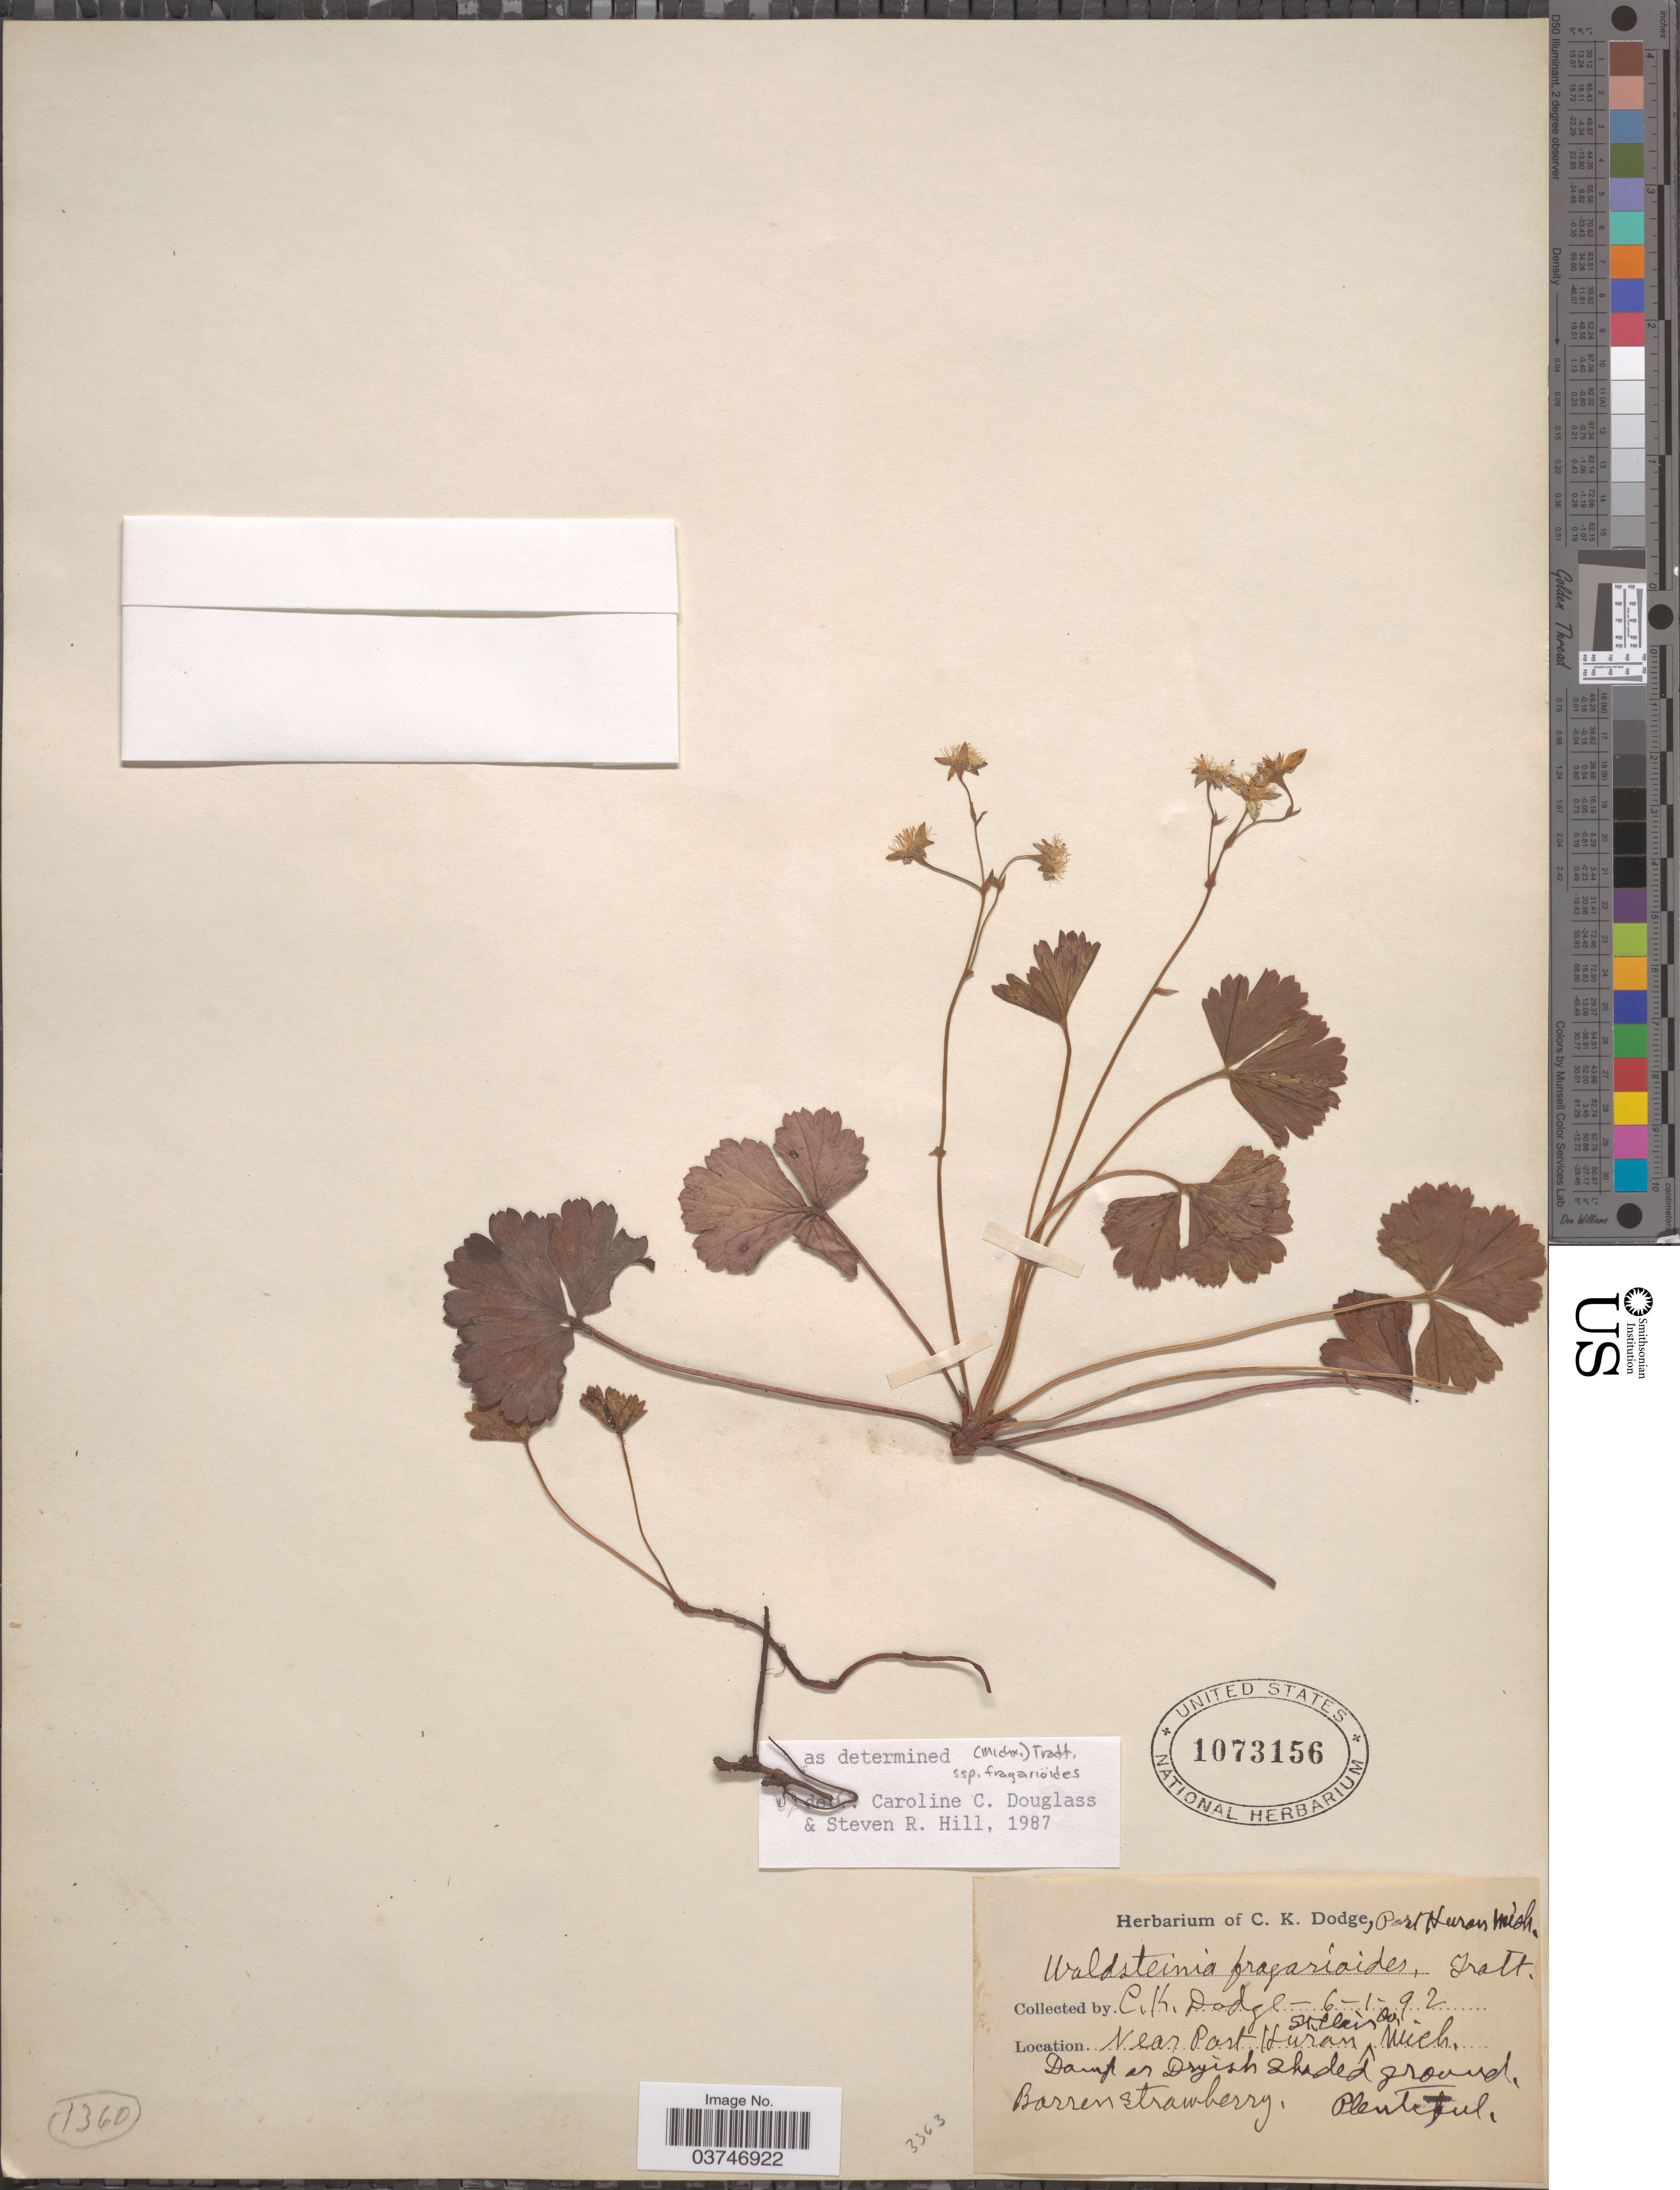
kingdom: Plantae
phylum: Tracheophyta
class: Magnoliopsida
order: Rosales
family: Rosaceae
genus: Waldsteinia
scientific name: Waldsteinia fragarioides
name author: (Michx.) Tratt.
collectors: C. Dodge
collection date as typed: Transcribed d/m/y: 1/6/92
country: United States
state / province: Michigan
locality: Near Port Huron. St. Clair Co.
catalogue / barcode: US 1073156